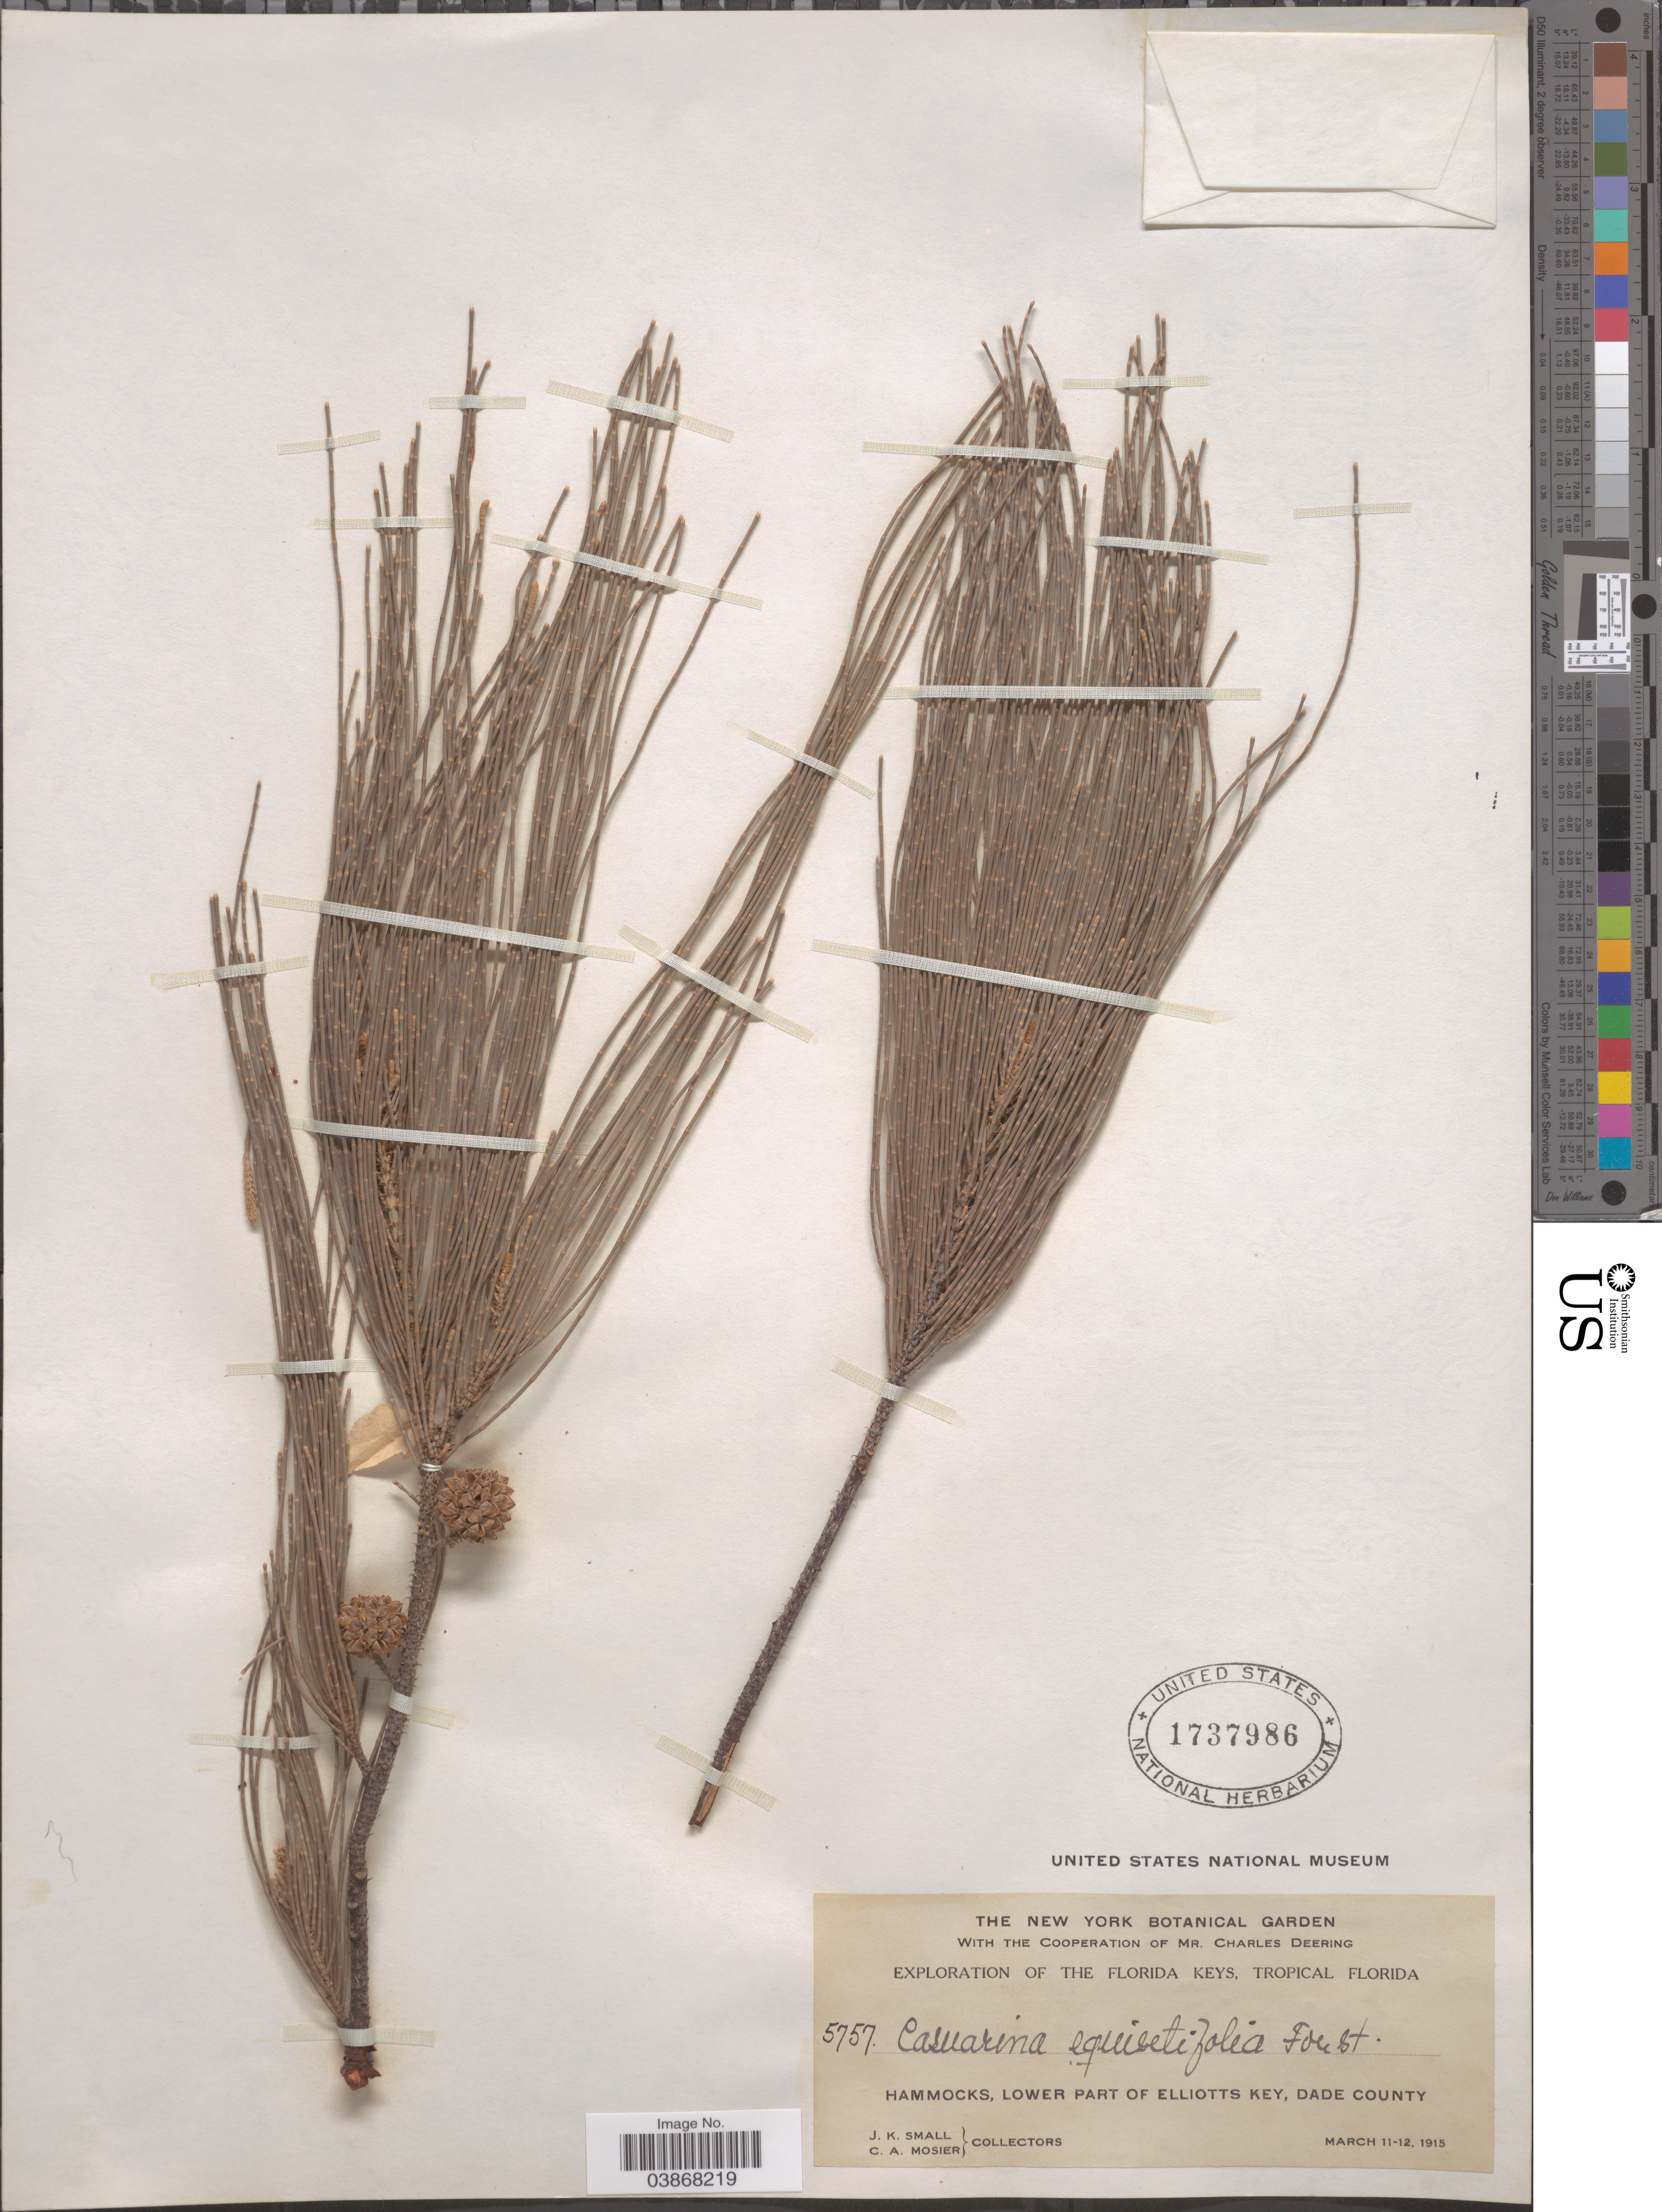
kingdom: Plantae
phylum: Tracheophyta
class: Magnoliopsida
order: Fagales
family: Casuarinaceae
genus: Casuarina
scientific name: Casuarina equisetifolia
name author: L.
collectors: J. K. Small & C. A. Mosier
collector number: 5757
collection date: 1915-03-11/1915-03-12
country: United States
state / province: Florida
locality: The Florida Keys, Tropical Florida. Hammocks, lower part of Elliotts Key, Dade County.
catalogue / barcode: US 1737986